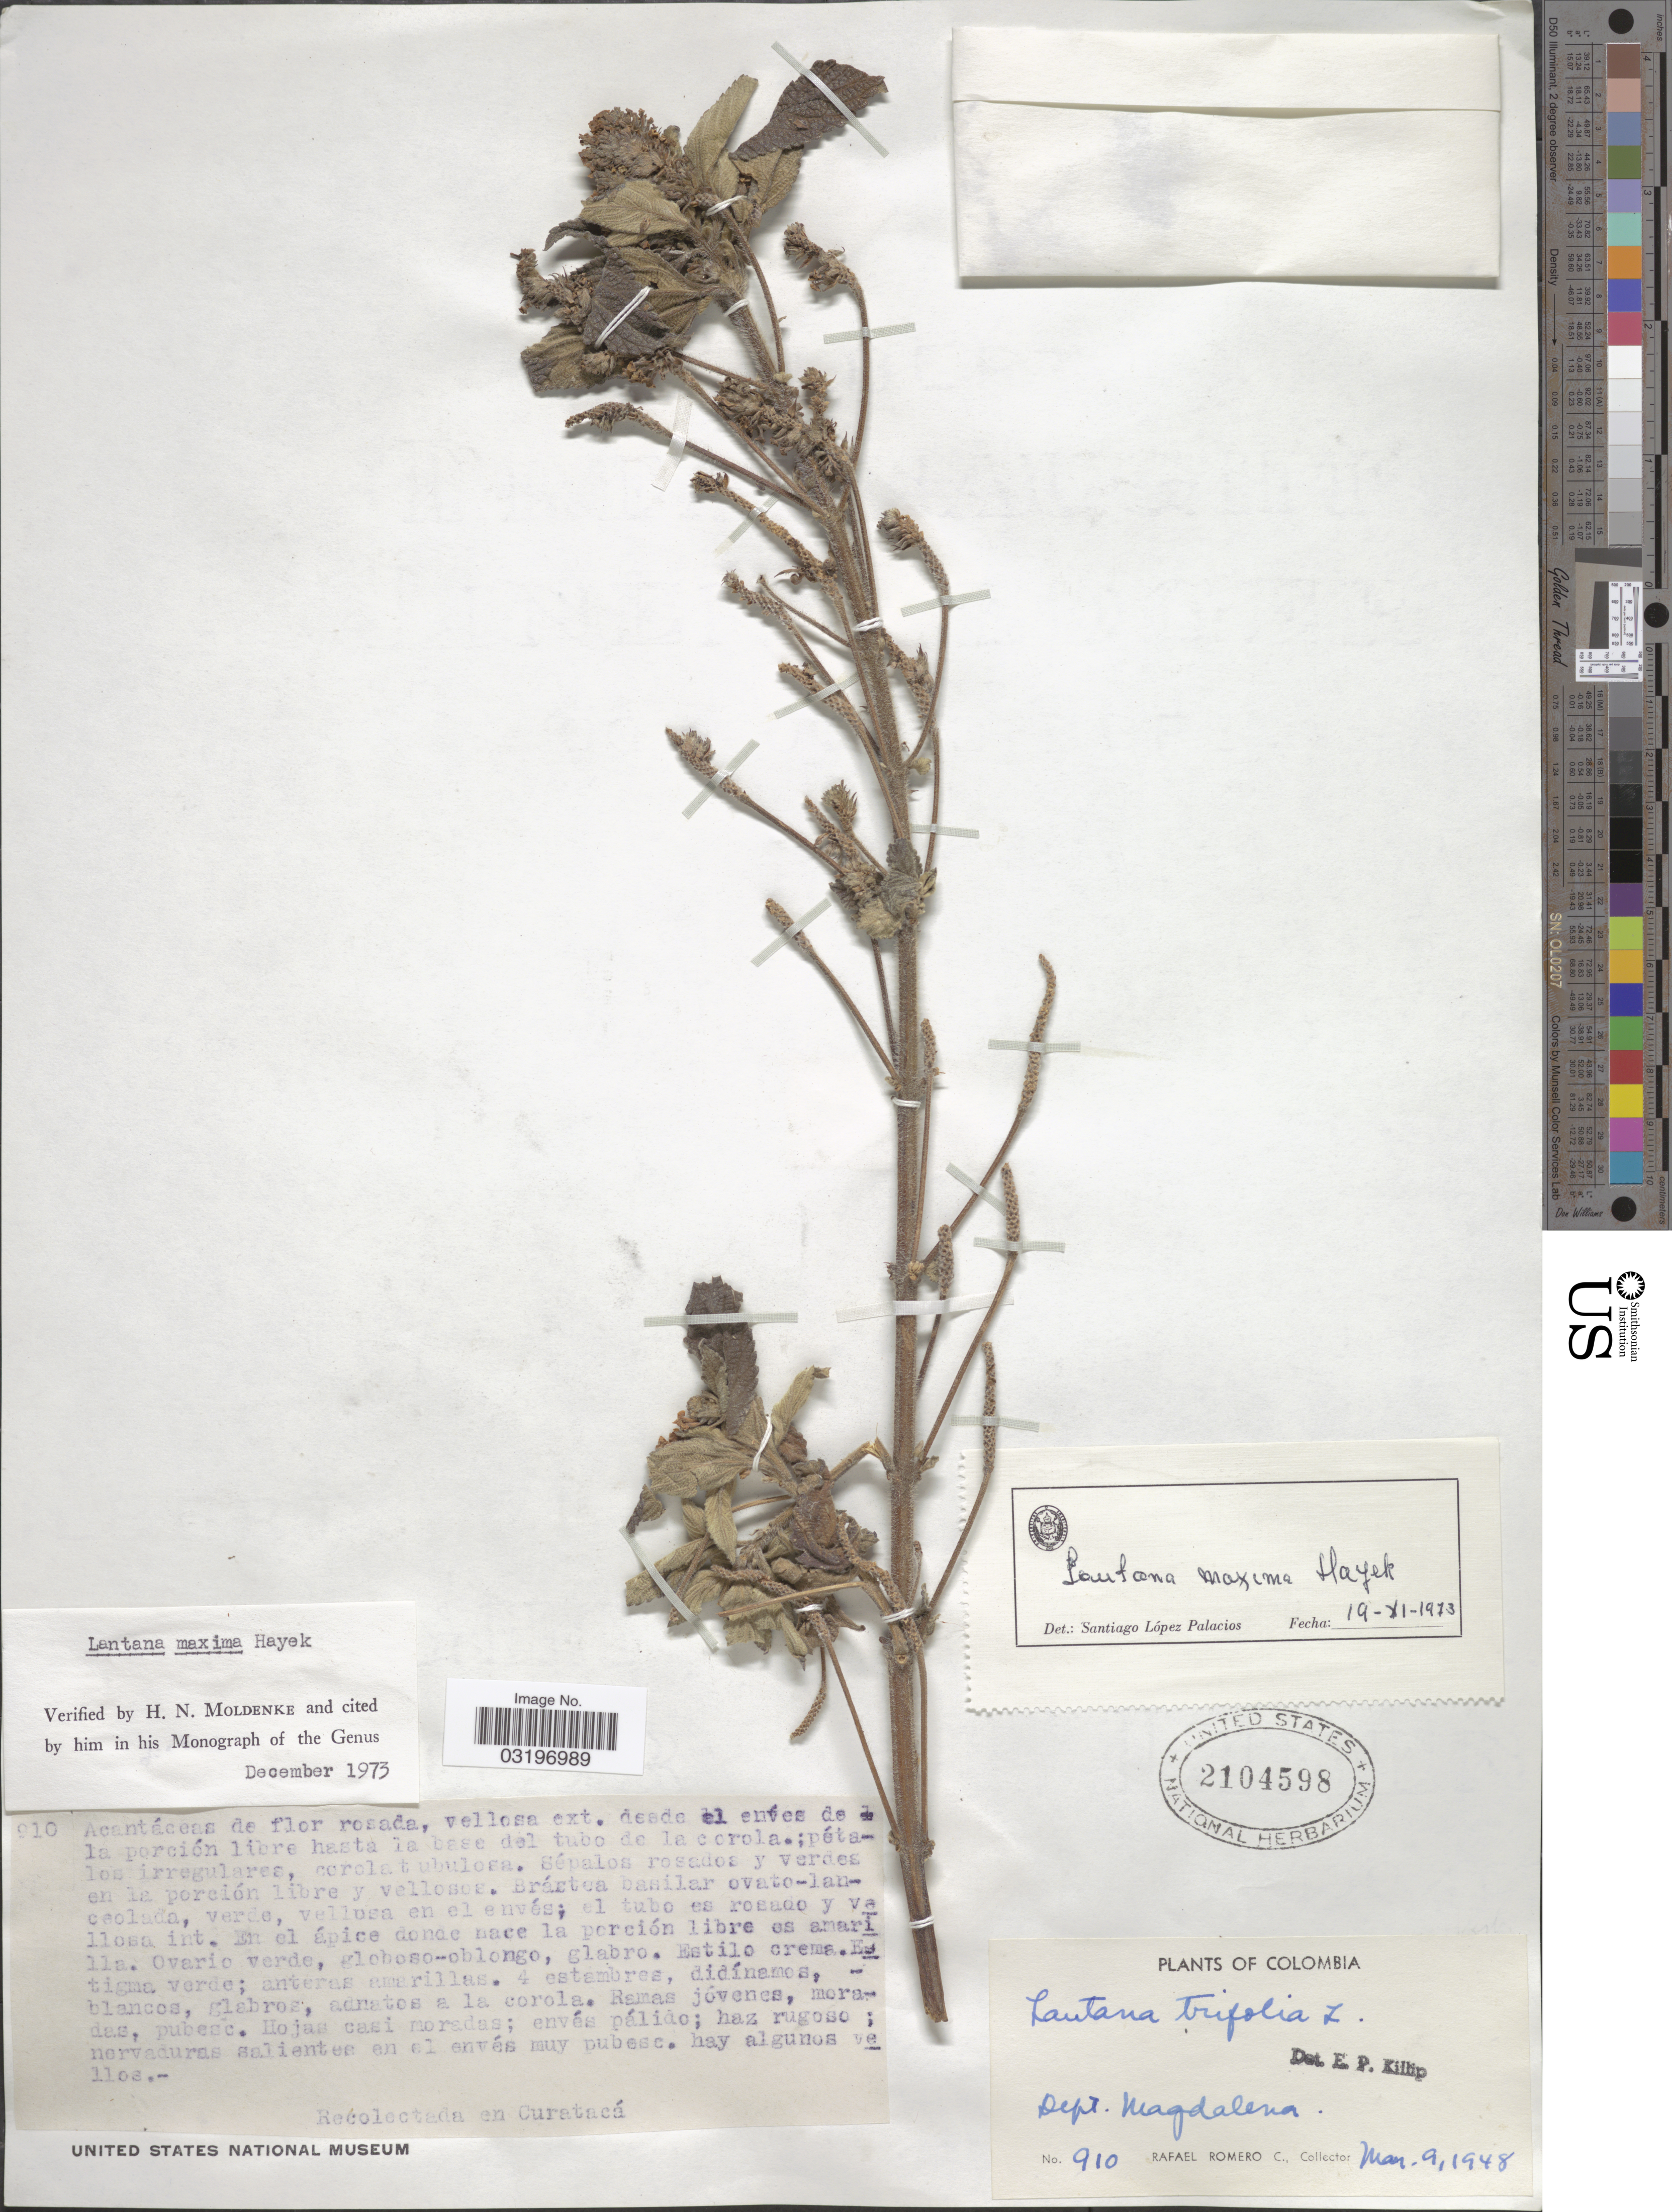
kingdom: Plantae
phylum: Tracheophyta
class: Magnoliopsida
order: Lamiales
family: Verbenaceae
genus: Lantana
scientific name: Lantana maxima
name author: Hayek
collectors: R. Romero Castañeda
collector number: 910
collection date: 1948-03-09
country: Colombia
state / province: Magdalena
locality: Dept. Magdalena. Curatacá.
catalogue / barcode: US 2104598